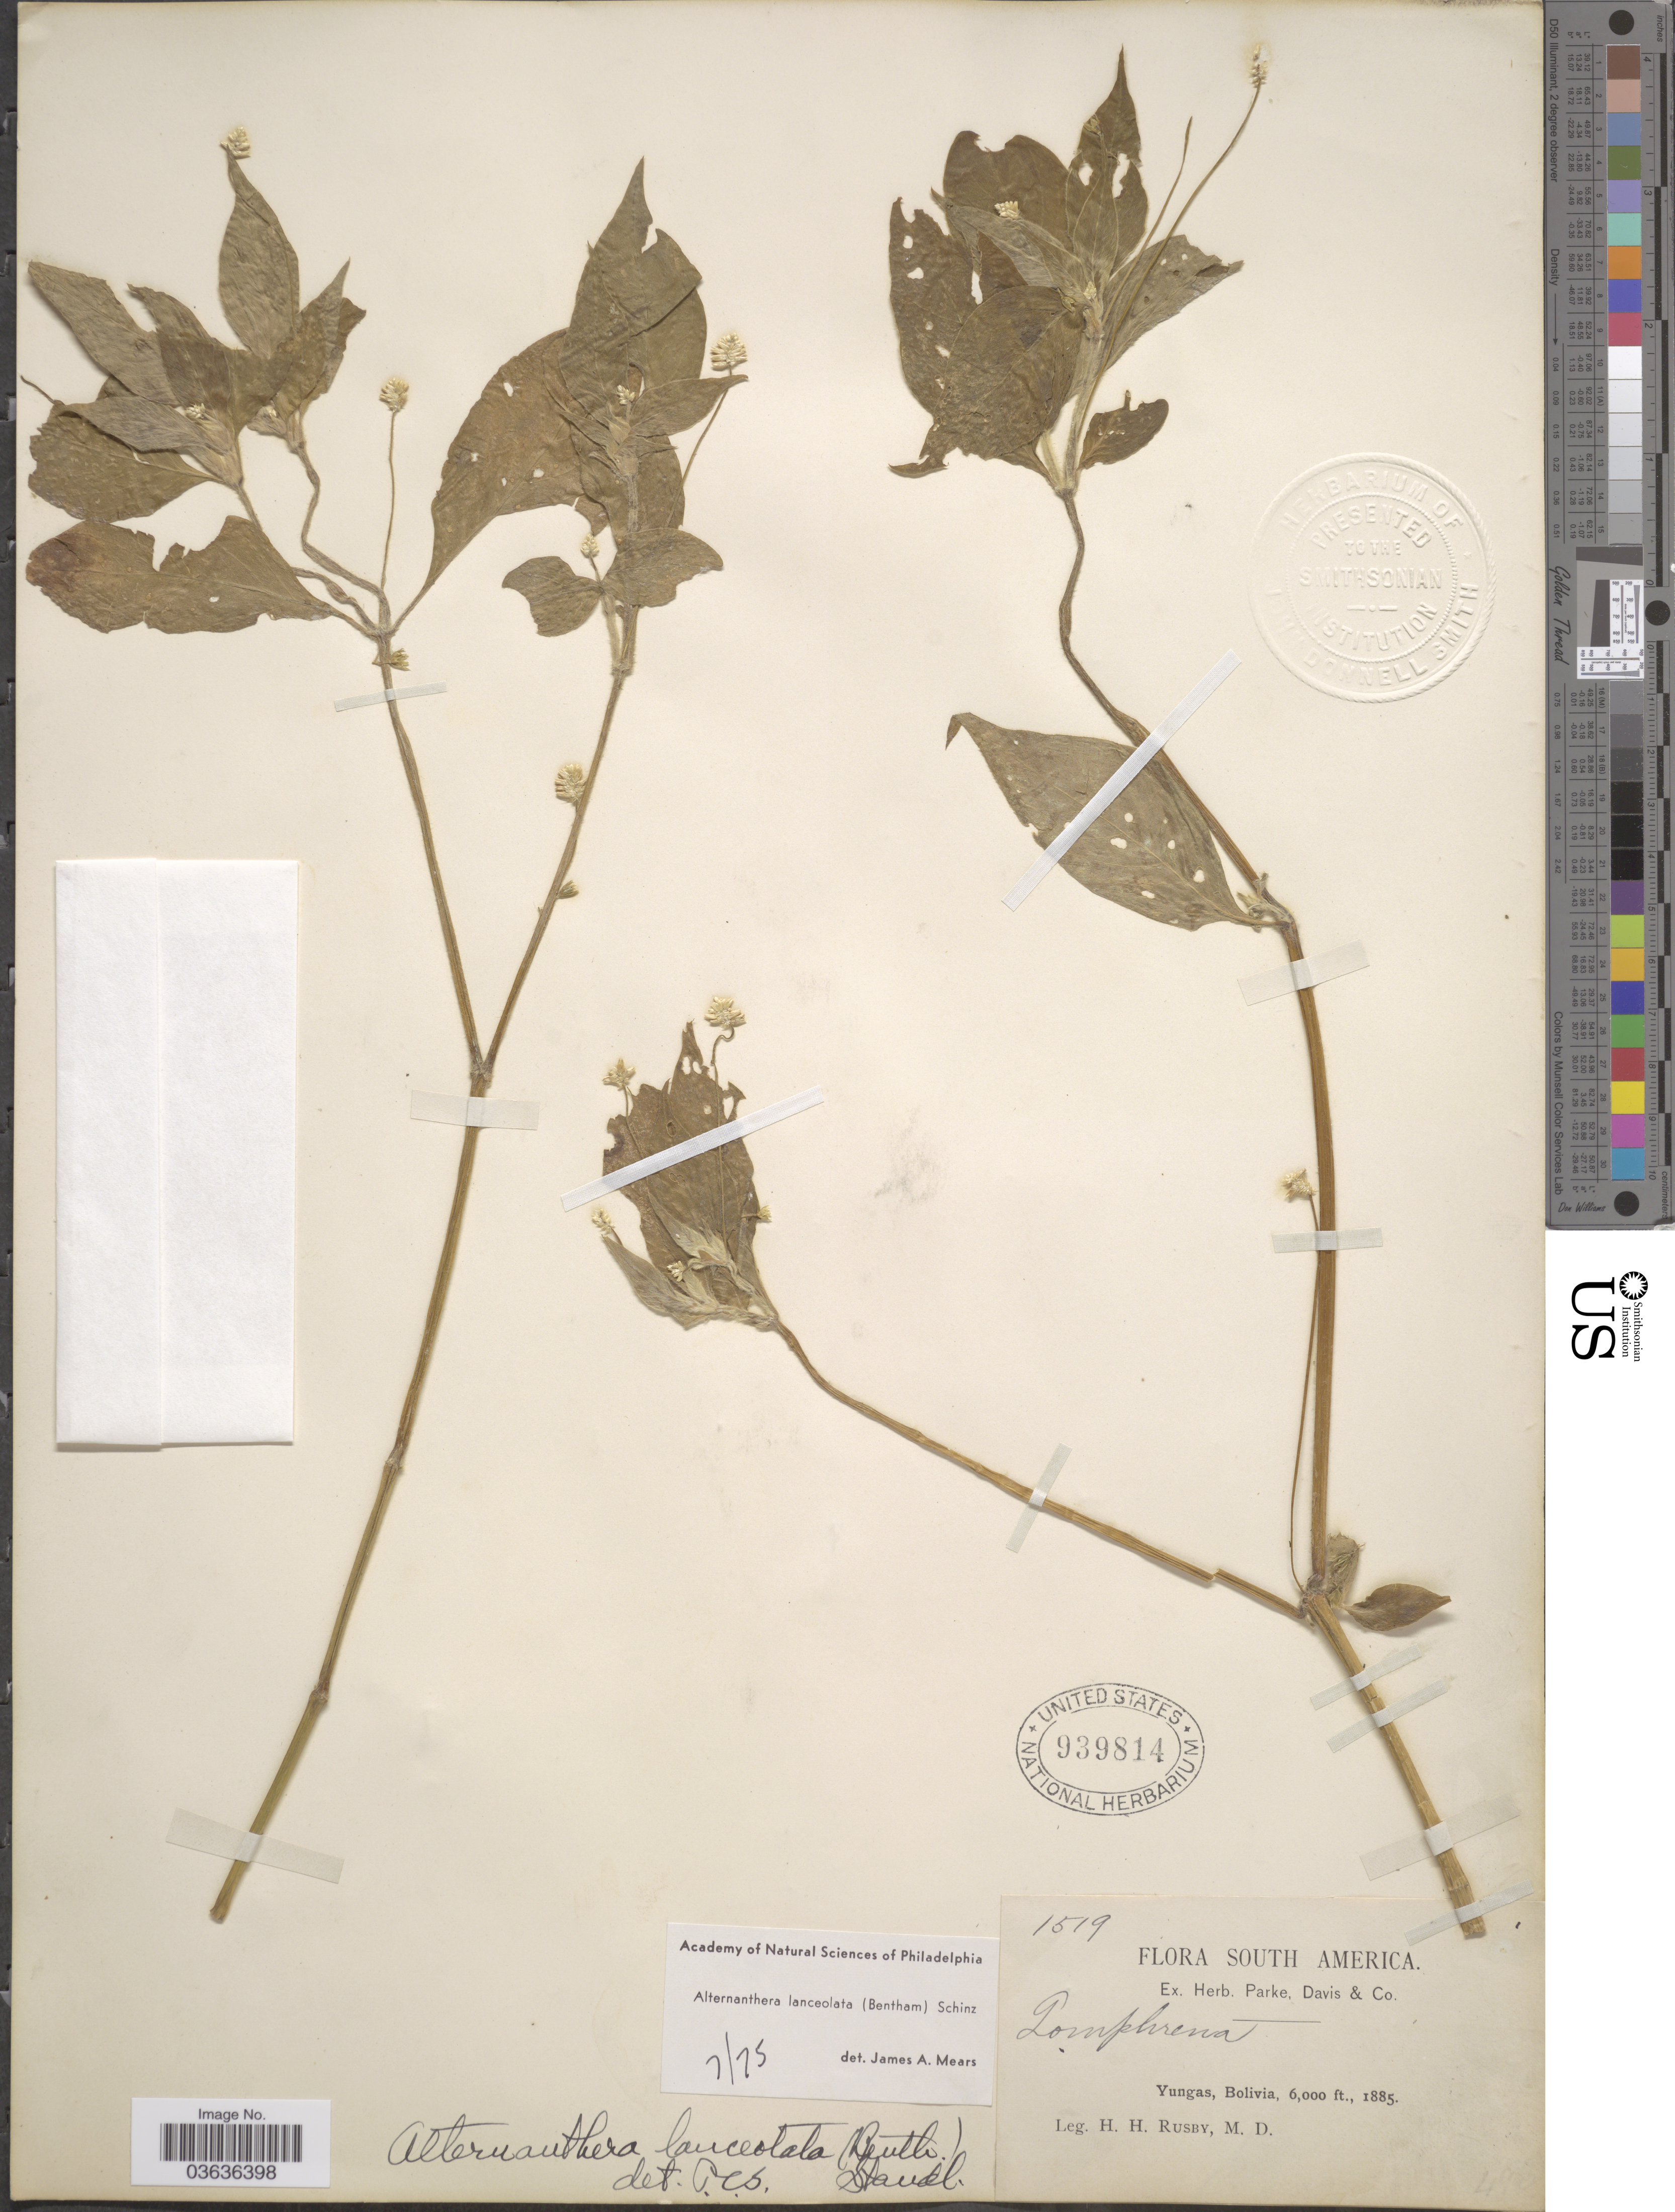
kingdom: Plantae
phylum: Tracheophyta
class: Magnoliopsida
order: Caryophyllales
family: Amaranthaceae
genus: Alternanthera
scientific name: Alternanthera lanceolata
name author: (Benth.) Schinz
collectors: H. H. Rusby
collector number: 1519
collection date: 1885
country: Bolivia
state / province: La Paz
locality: Yungas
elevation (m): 1829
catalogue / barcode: US 939814